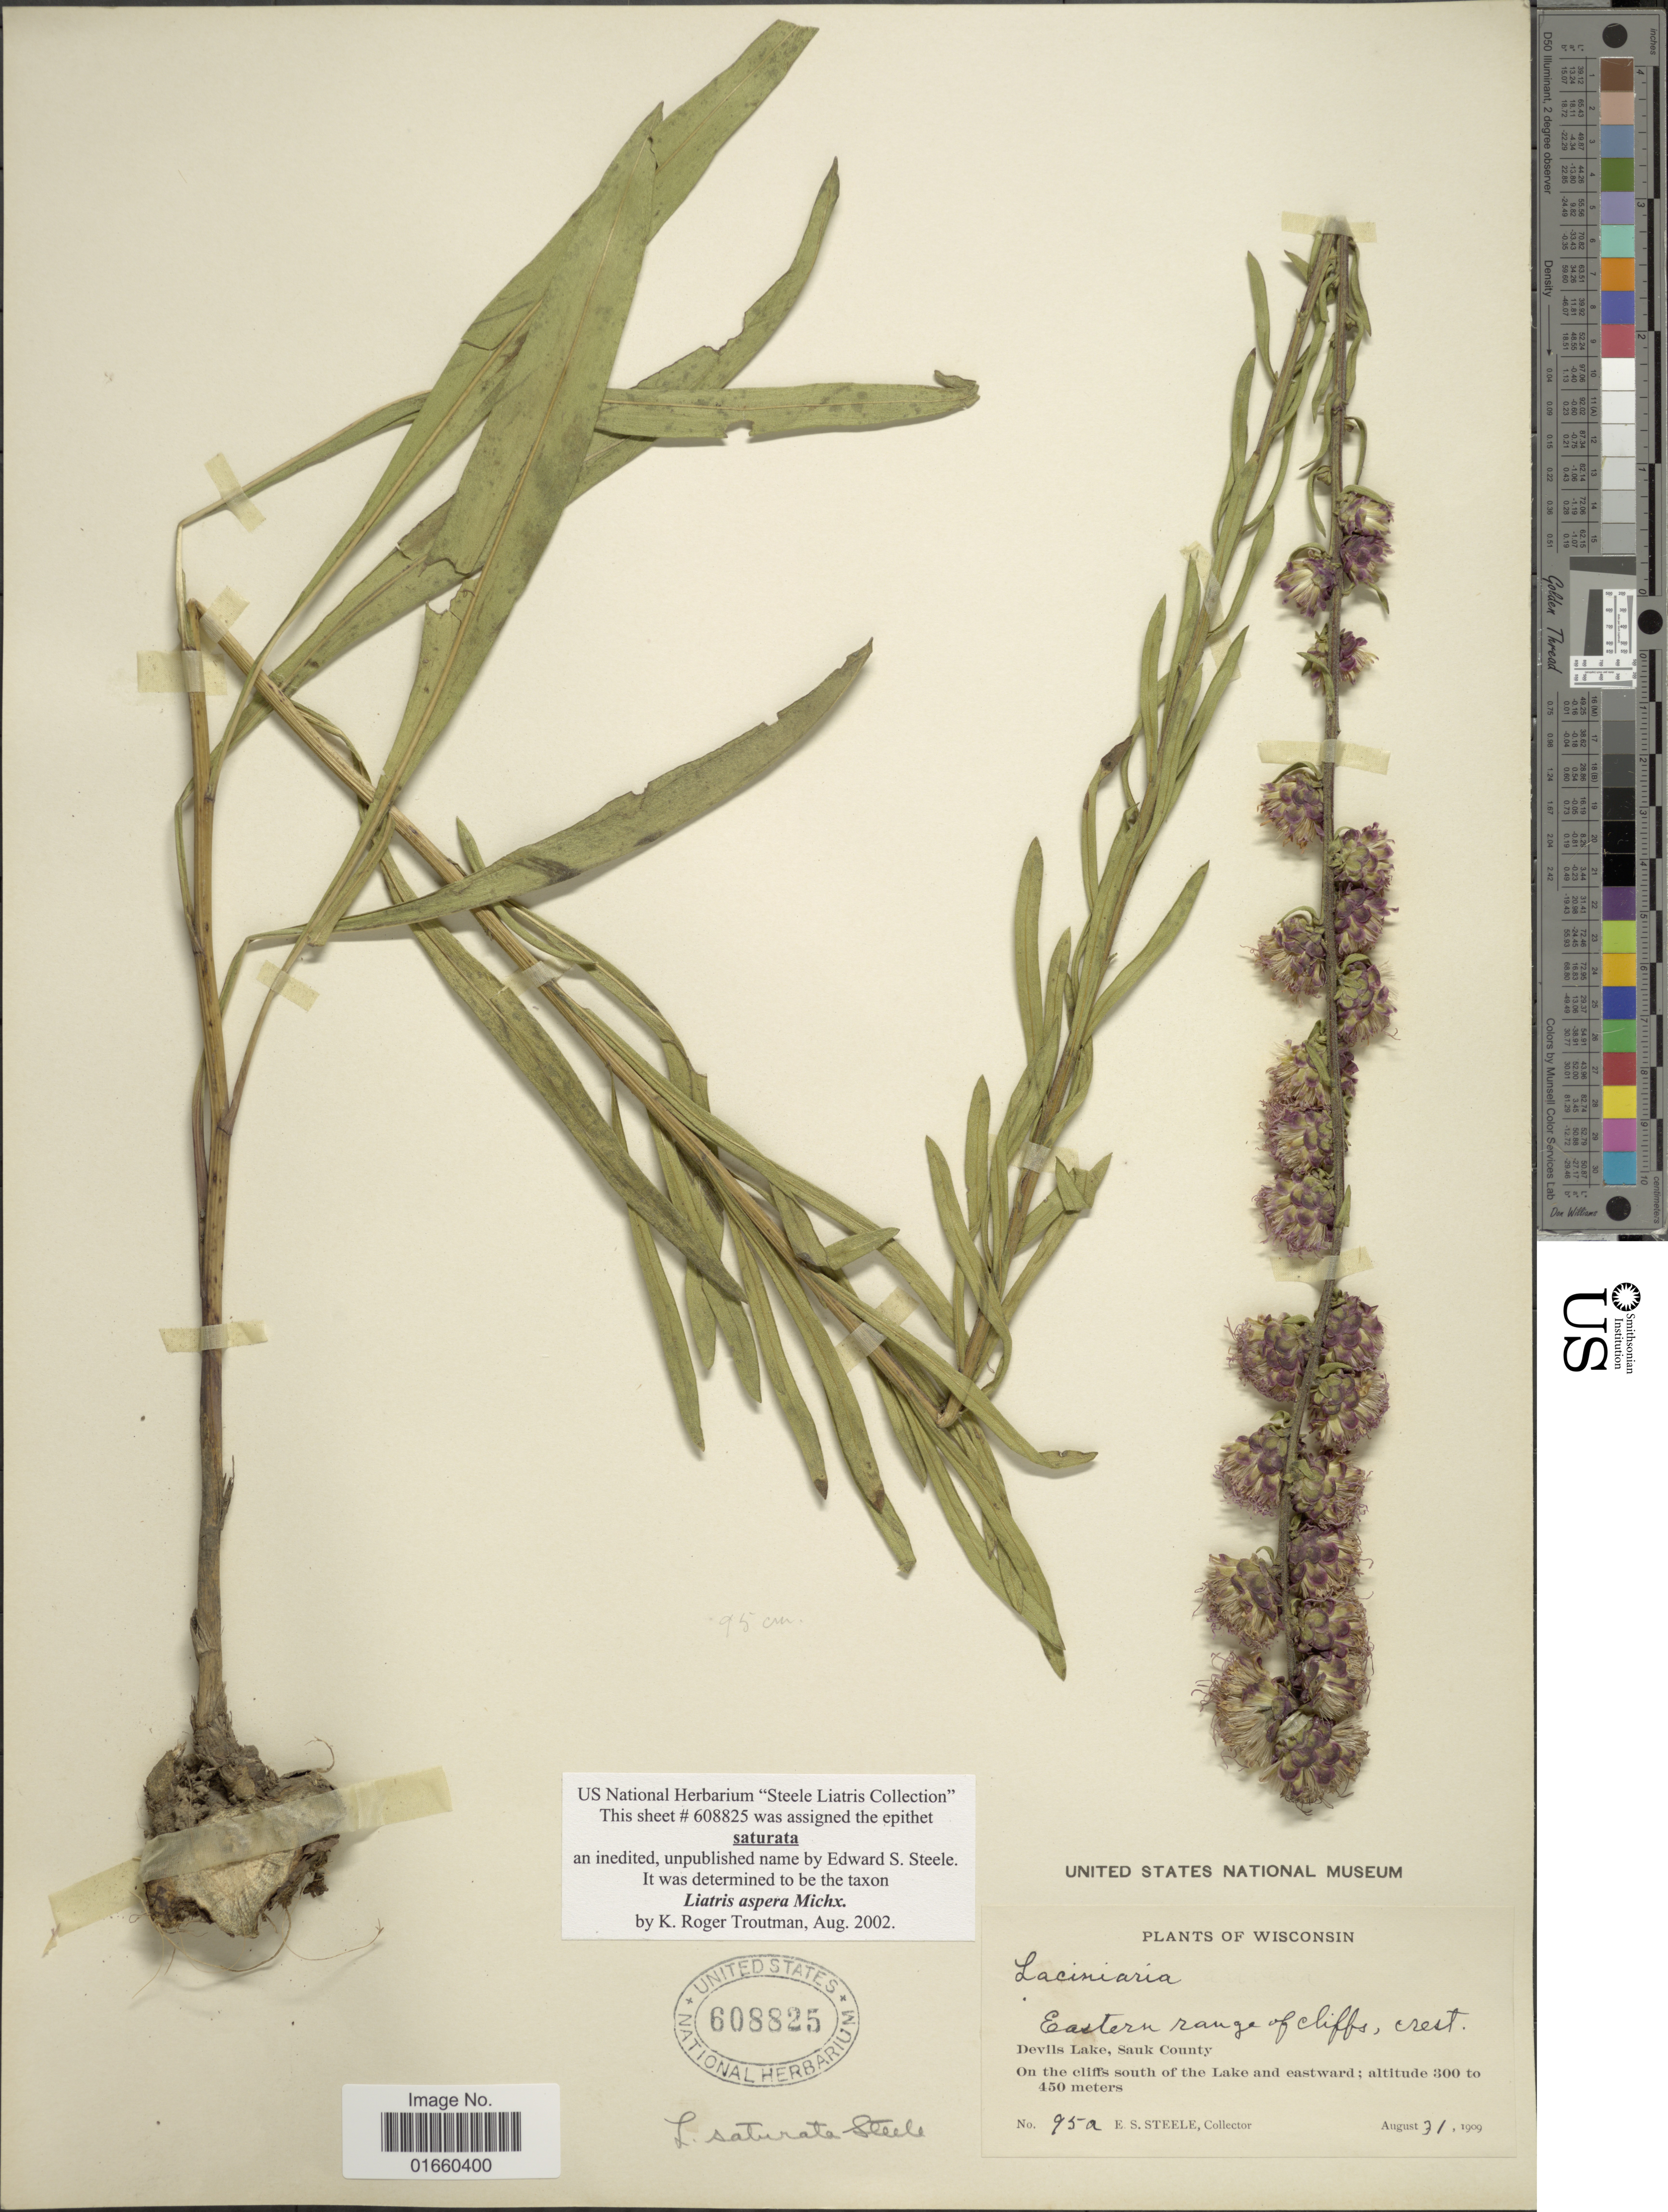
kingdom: Plantae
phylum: Tracheophyta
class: Magnoliopsida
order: Asterales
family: Asteraceae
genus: Liatris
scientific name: Liatris aspera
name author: Michx.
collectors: E. Steele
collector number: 95a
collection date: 1909-08-31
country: United States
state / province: Wisconsin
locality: Eastern range of cliffs, crest, Devils Lake, Sauk County, On the cilffs south of the Lake and eastward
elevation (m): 300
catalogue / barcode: US 608825